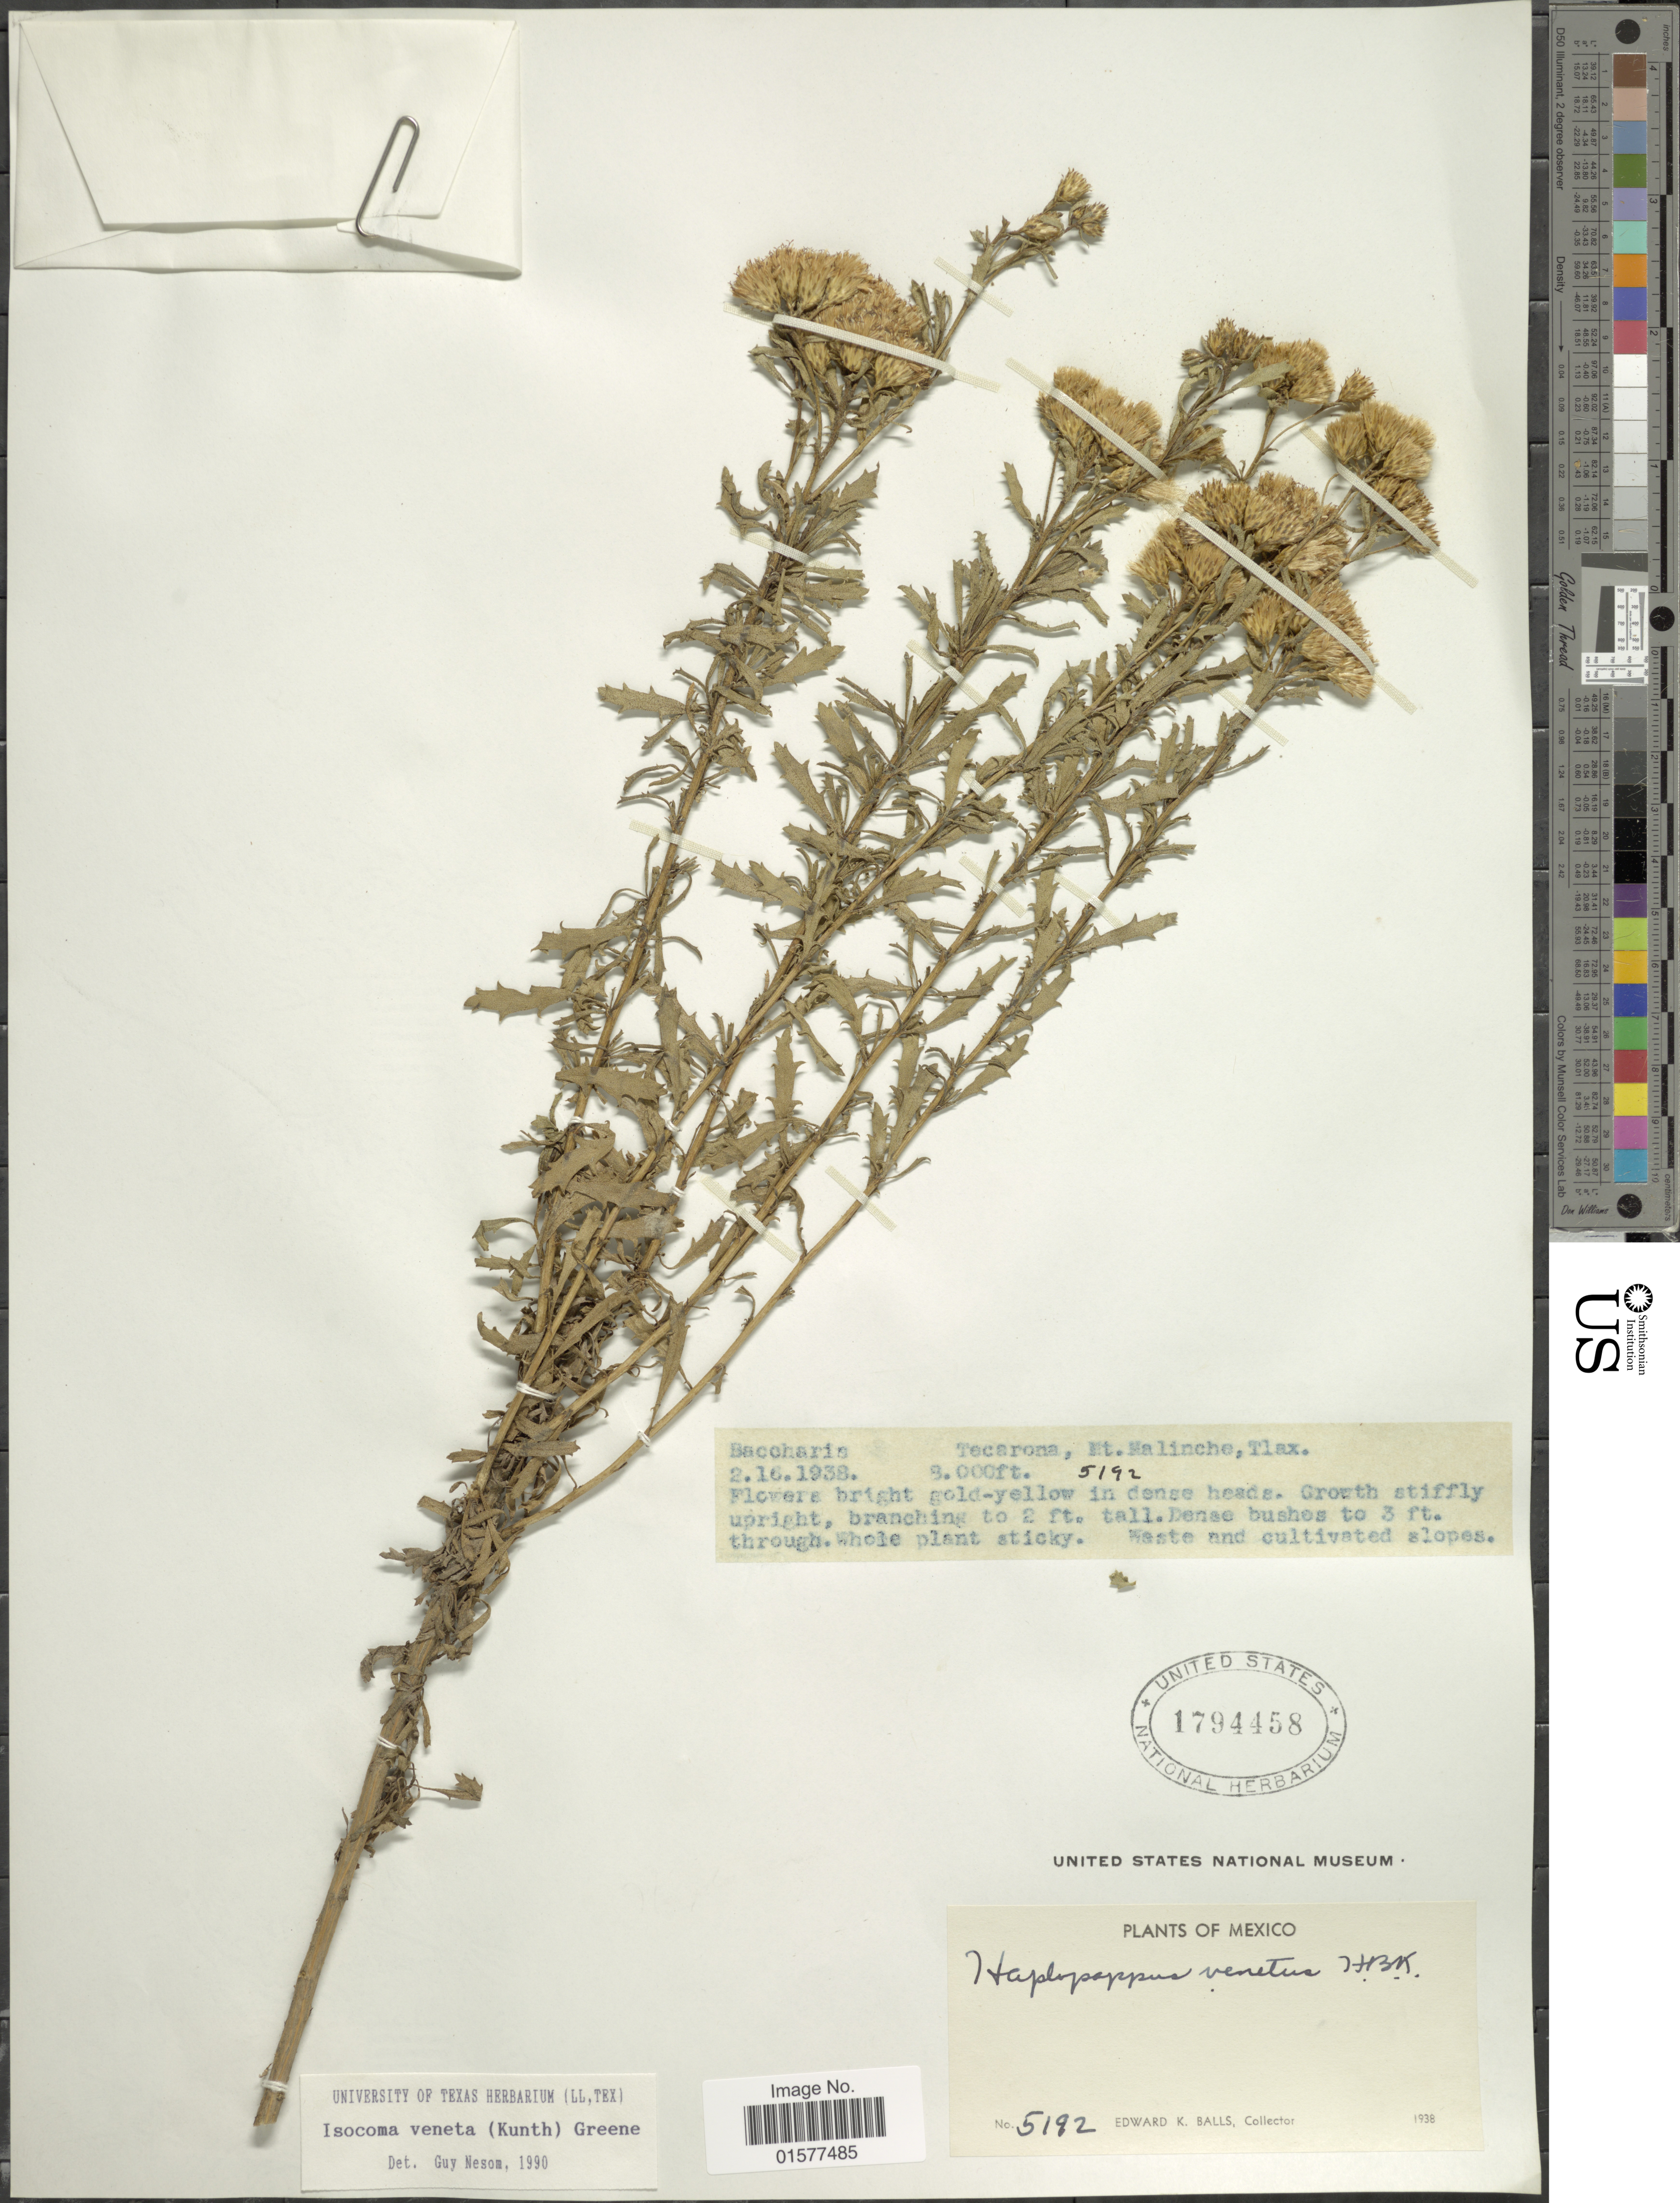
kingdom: Plantae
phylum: Tracheophyta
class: Magnoliopsida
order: Asterales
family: Asteraceae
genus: Isocoma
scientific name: Isocoma veneta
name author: (Kunth) Greene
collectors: E. K. Balls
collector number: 5192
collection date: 1938-02-16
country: Mexico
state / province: Tlaxcala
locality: Baccharis, Tecarona, Mt. Malinche, Tlax.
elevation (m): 2438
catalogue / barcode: US 1794458